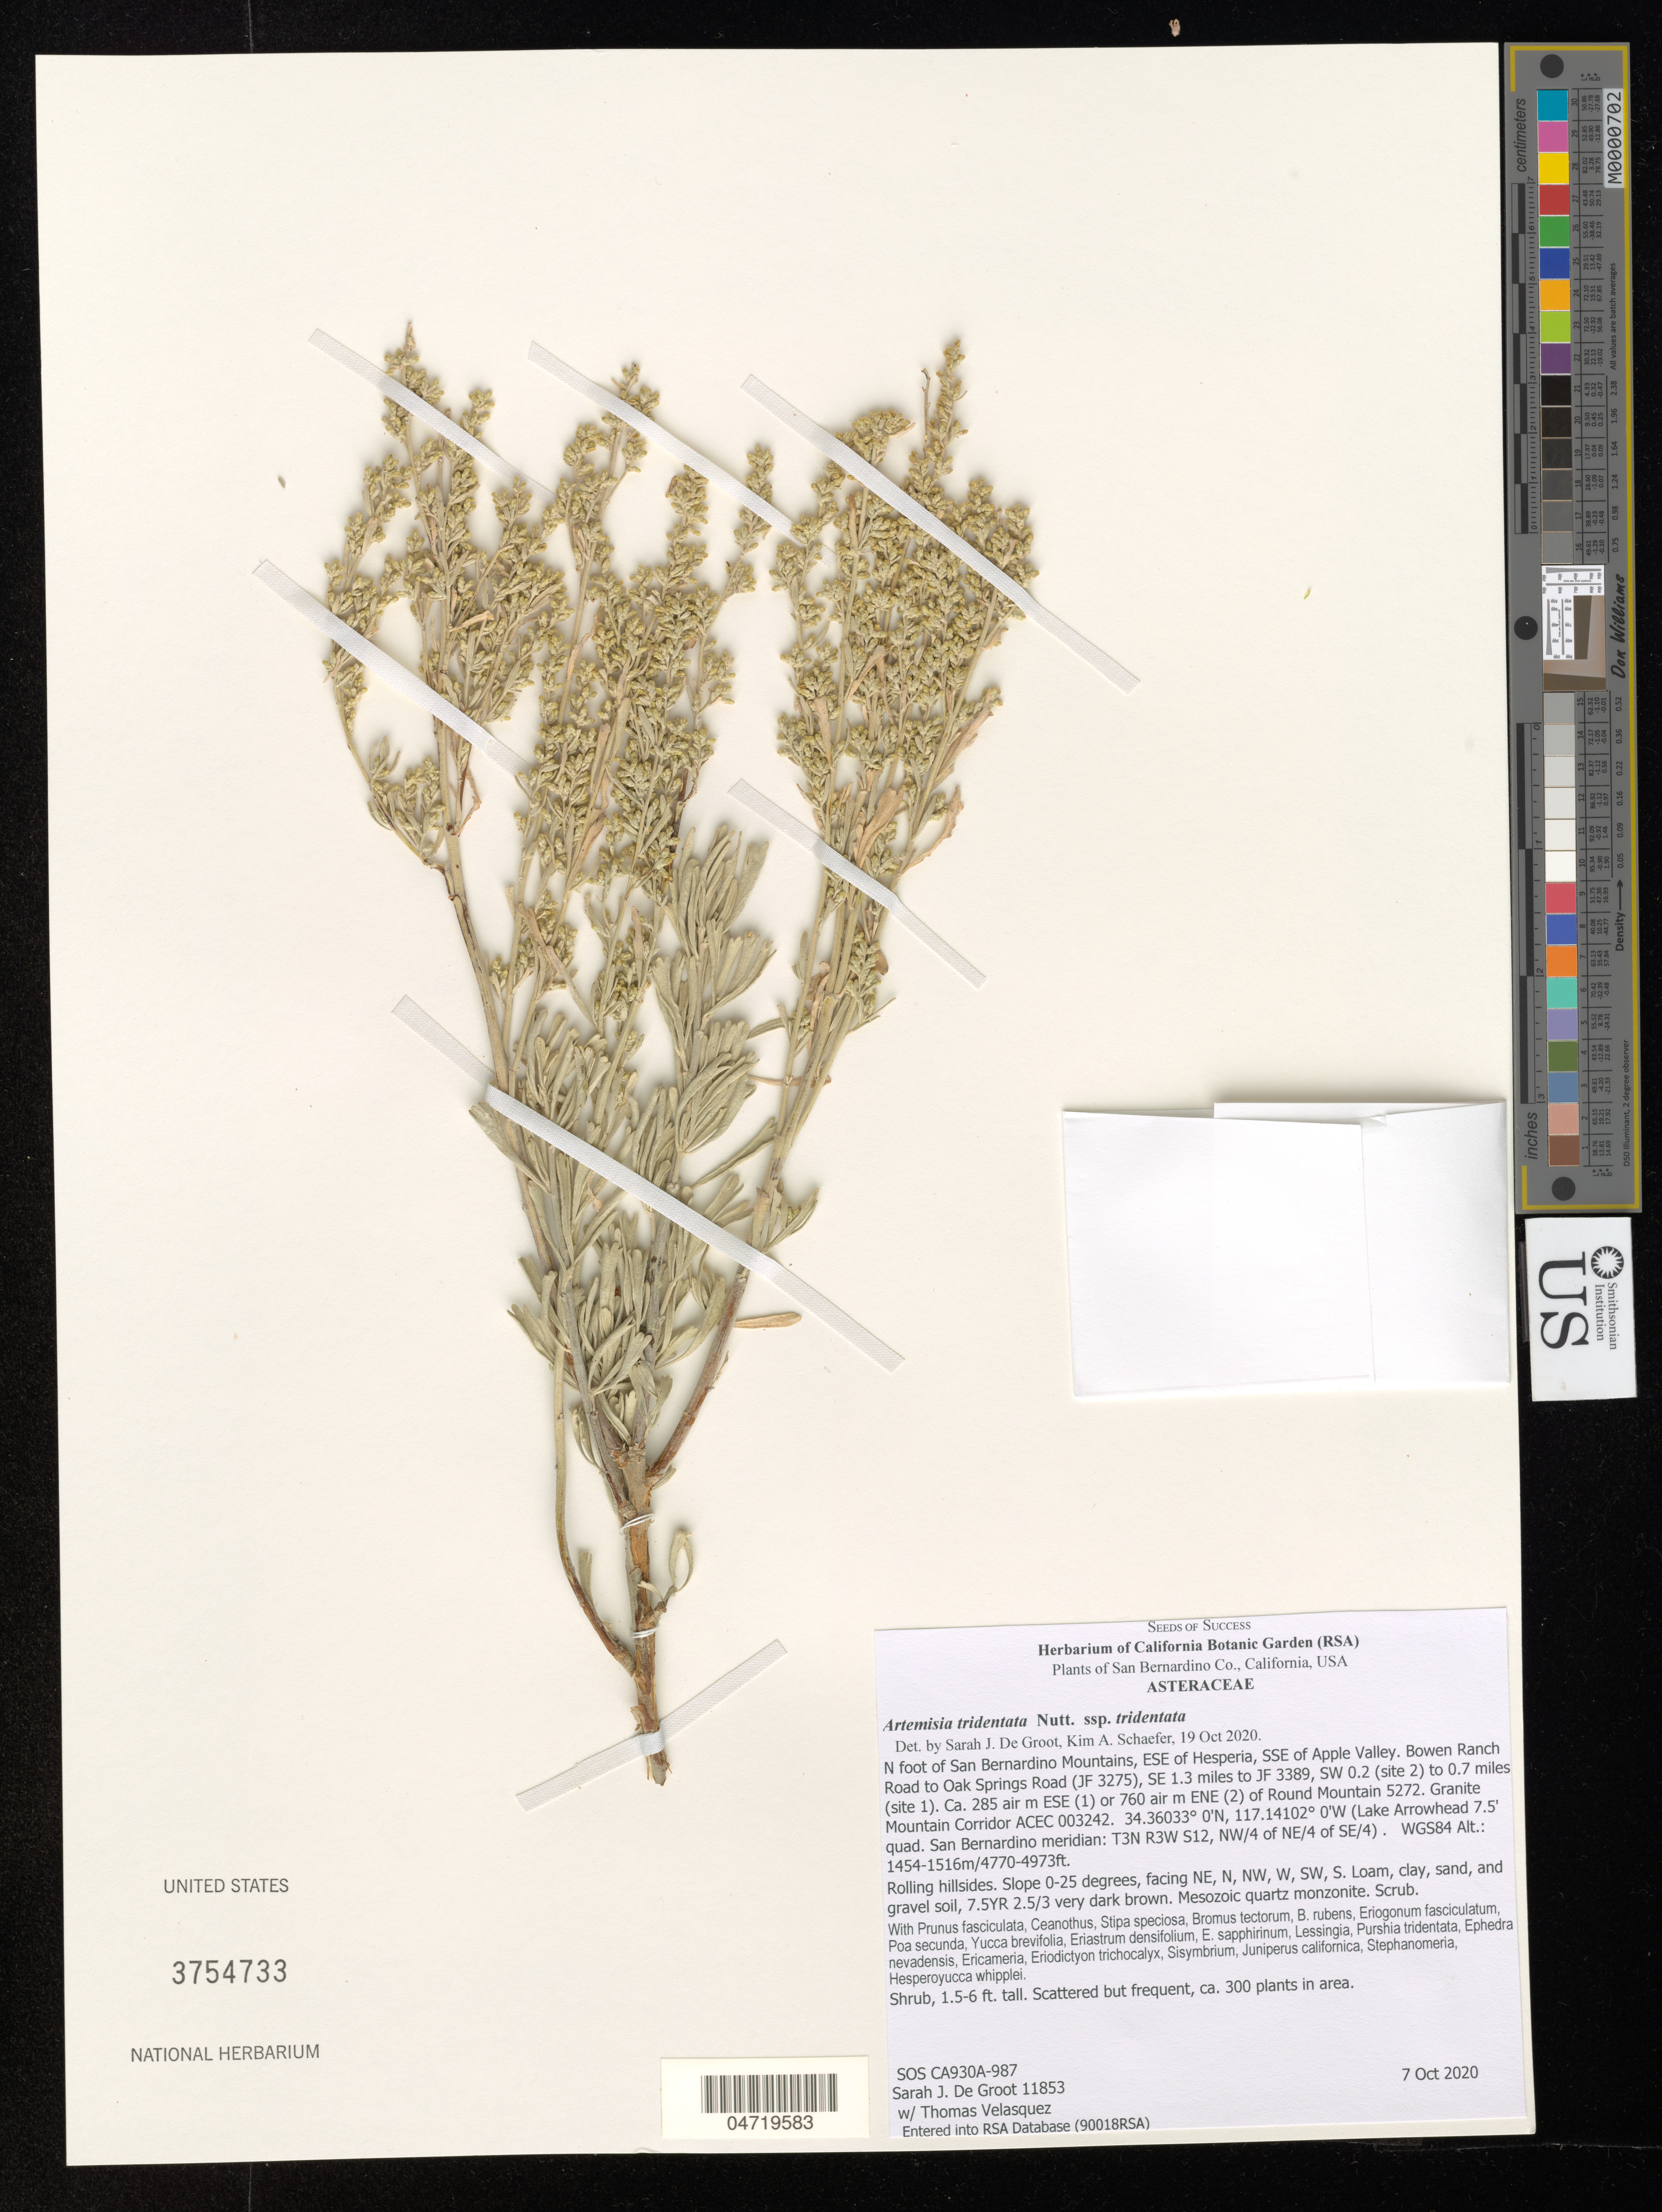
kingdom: Plantae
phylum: Tracheophyta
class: Magnoliopsida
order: Asterales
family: Asteraceae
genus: Artemisia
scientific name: Artemisia tridentata subsp. tridentata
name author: Nutt.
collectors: S. De Groot & J. Rentsch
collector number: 11853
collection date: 2020-10-07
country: United States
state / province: California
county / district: San Bernardino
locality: San Bernardino Co. N foot of San Bernardino Mountains, ESE of Hesperia, SSE of Apple Valley. Bowen Ranch Road to Oak Springs Road 9JF 3275), SE 1.3 miles to JF 3389, SW 0.2 (site 2) to 0.7 miles (site 1). Ca. 285 air m ESE (1) or 760 air m ENE (2) of Round Mountain 5272.Granite Mountain Corridor ACEC 003242. (Lake Arrowhead 7.5' quad. San Bernardino meridian: T3N R3W S12, NW/4 of NE/4 of SE/4). WGS84.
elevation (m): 1454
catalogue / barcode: US 3754733